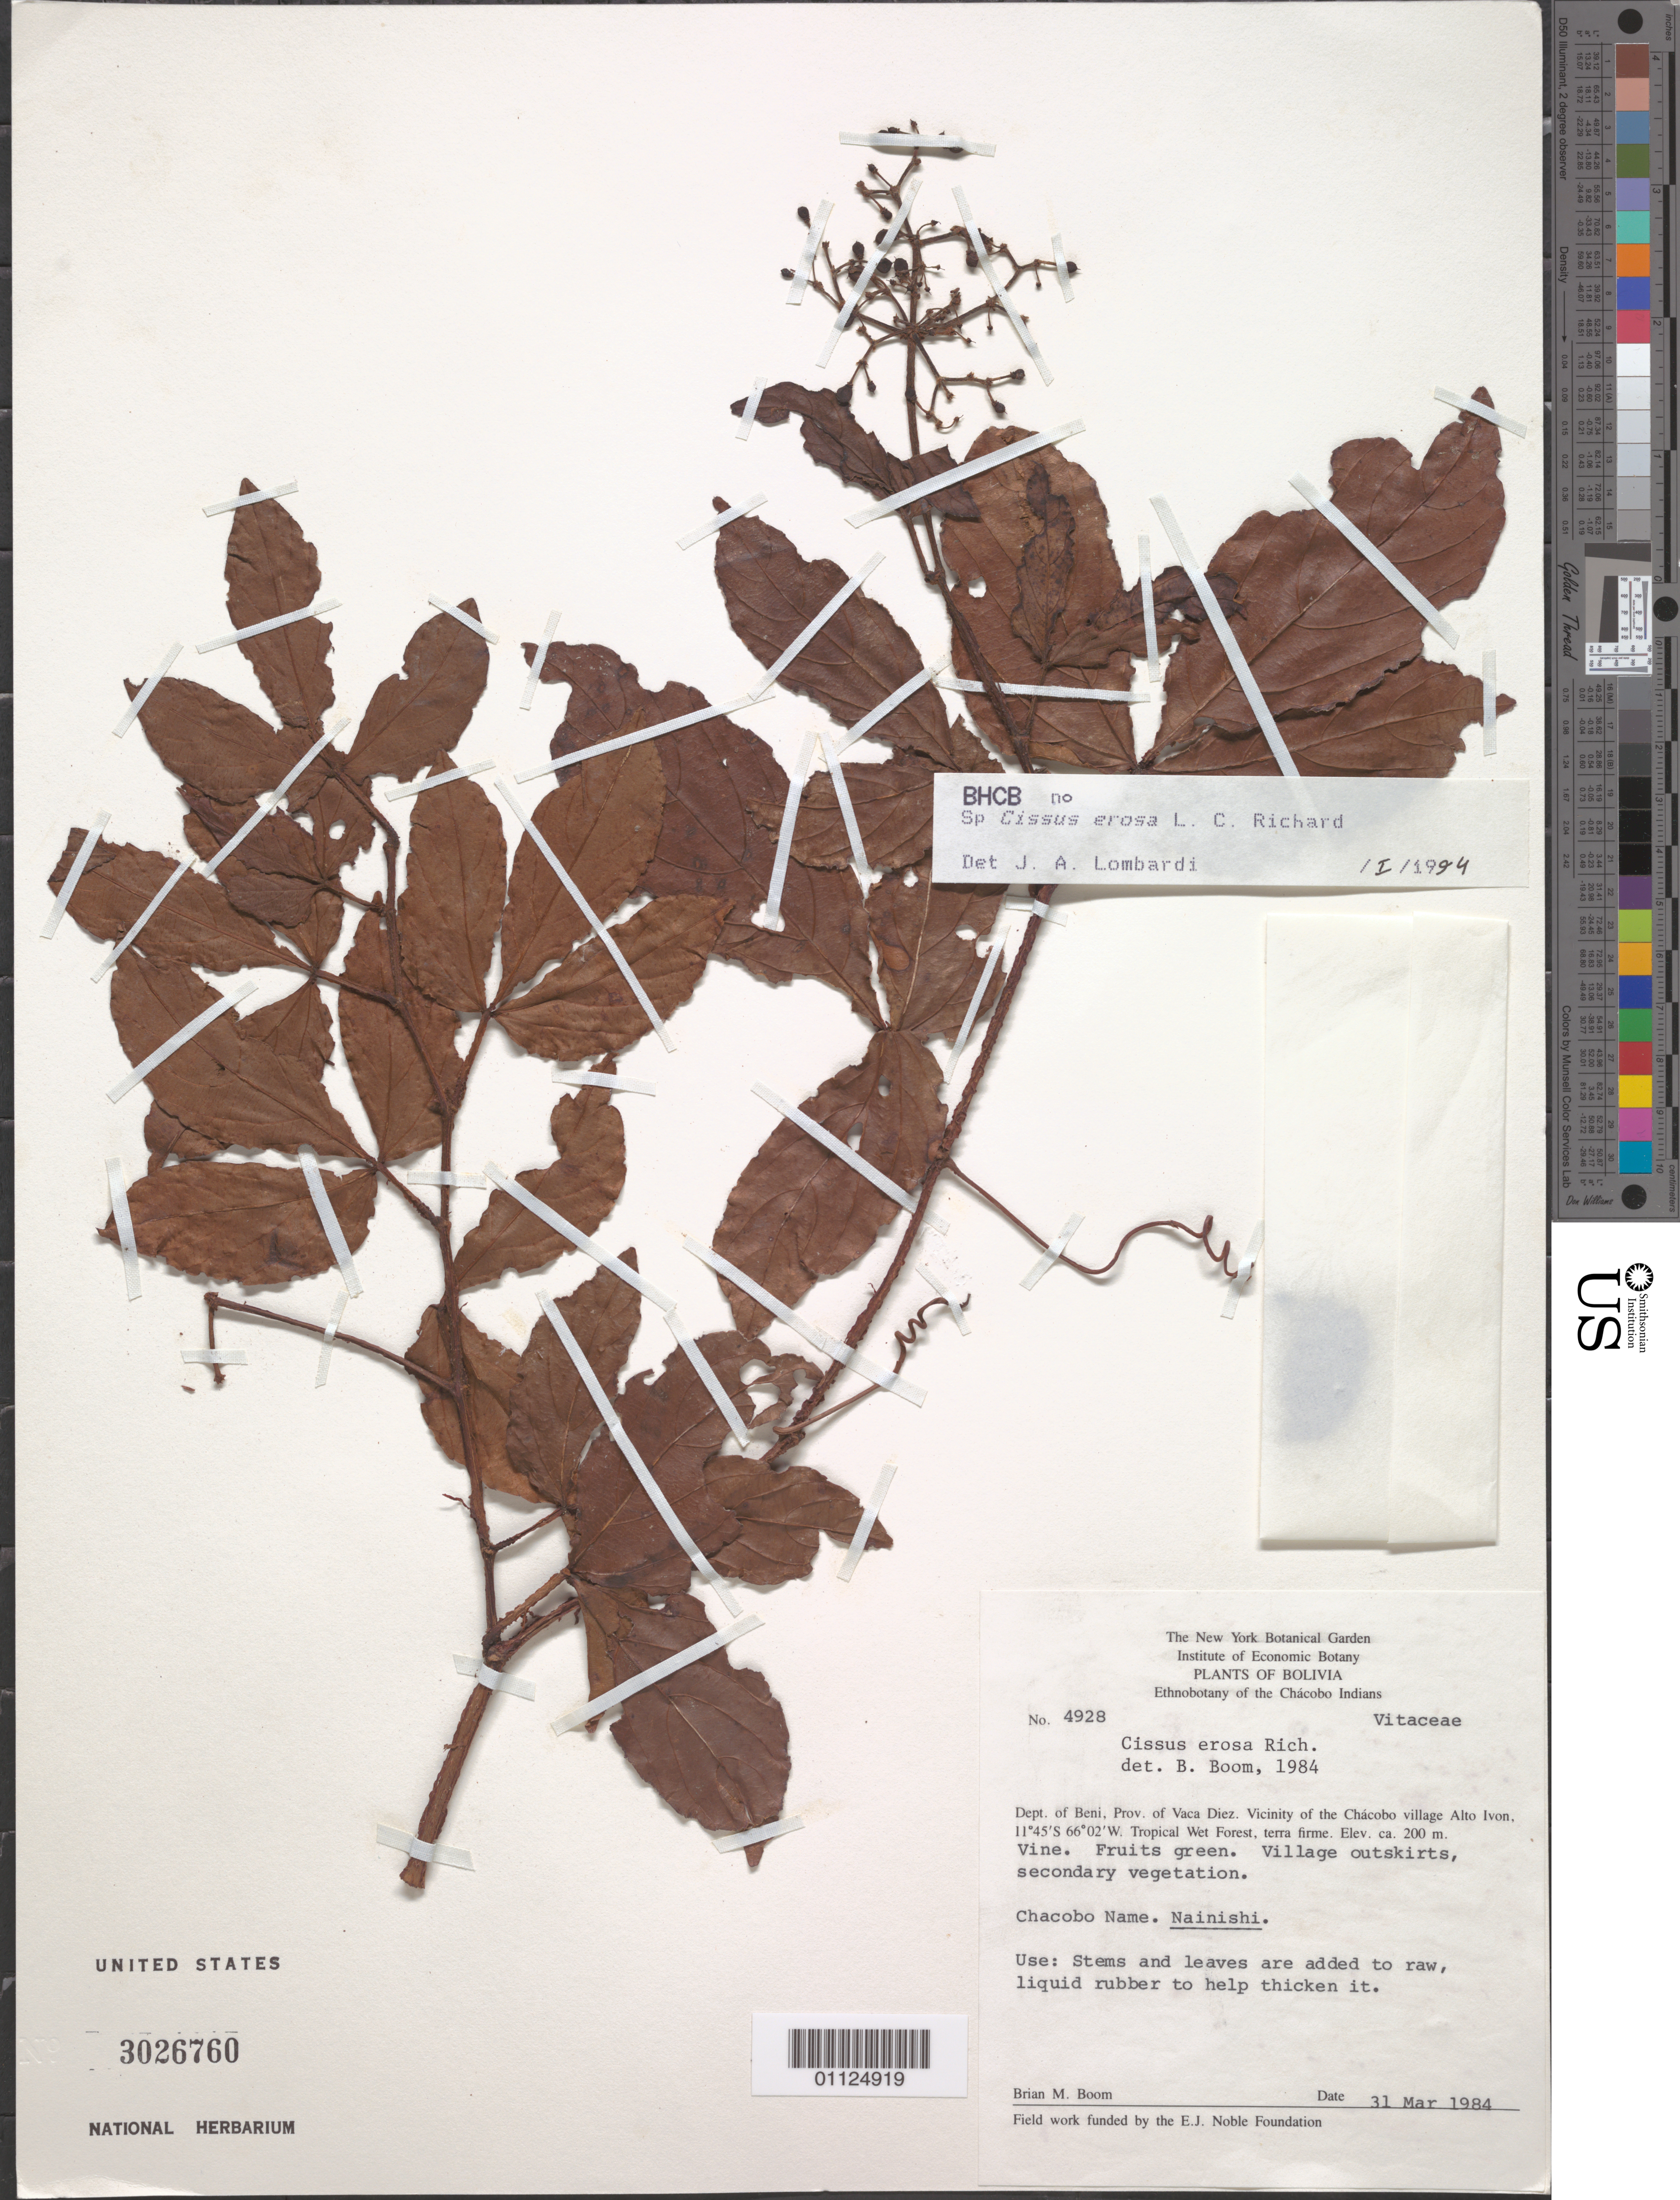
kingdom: Plantae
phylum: Tracheophyta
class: Magnoliopsida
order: Vitales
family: Vitaceae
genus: Cissus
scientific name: Cissus erosa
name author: Rich.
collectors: B. M. Boom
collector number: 4928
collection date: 1984-03-31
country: Bolivia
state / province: Beni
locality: Prov. of Vaca Diez. Vicinity of the Chacobo village Alto Ivon.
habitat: Vine. Village outskirts, secondary vegetation.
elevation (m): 200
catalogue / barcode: US 3026760